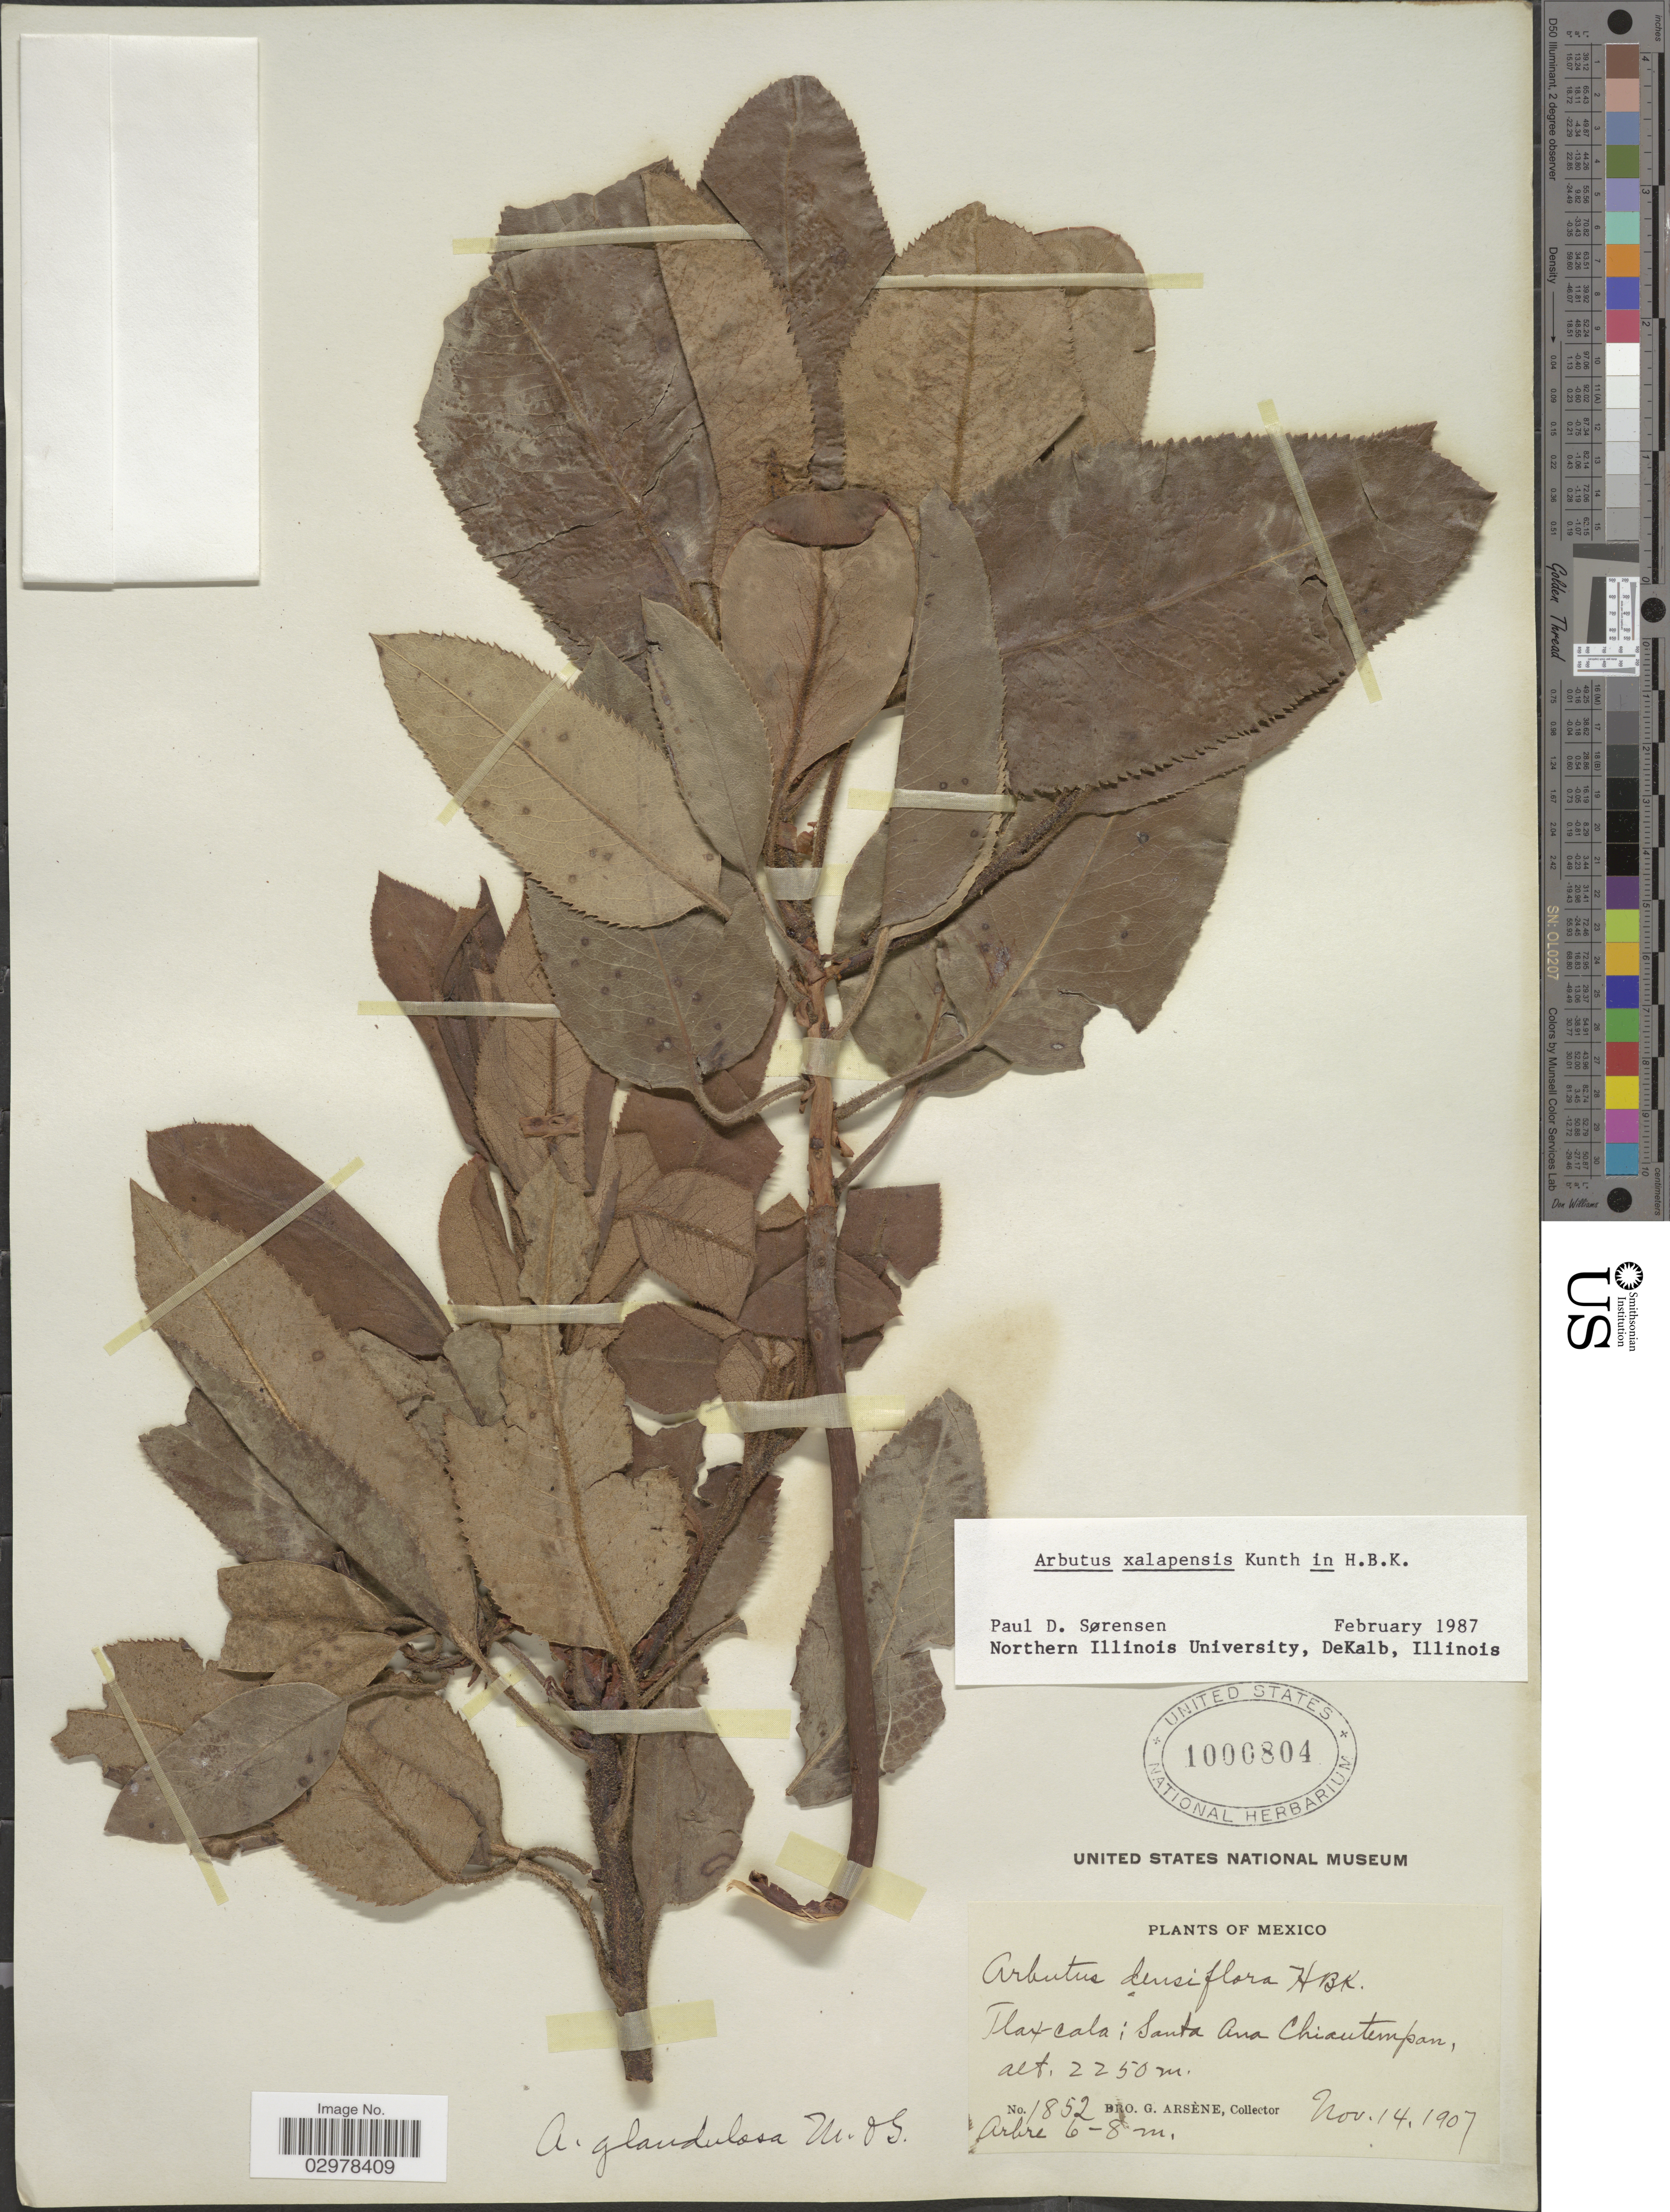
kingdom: Plantae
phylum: Tracheophyta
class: Magnoliopsida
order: Ericales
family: Ericaceae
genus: Arbutus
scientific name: Arbutus xalapensis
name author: Kunth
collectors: Bro. G. Arsène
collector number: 1852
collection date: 1907-11-14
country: Mexico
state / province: Tlaxcala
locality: Santa Ana Chiautempan.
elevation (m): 2250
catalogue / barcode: US 1000804